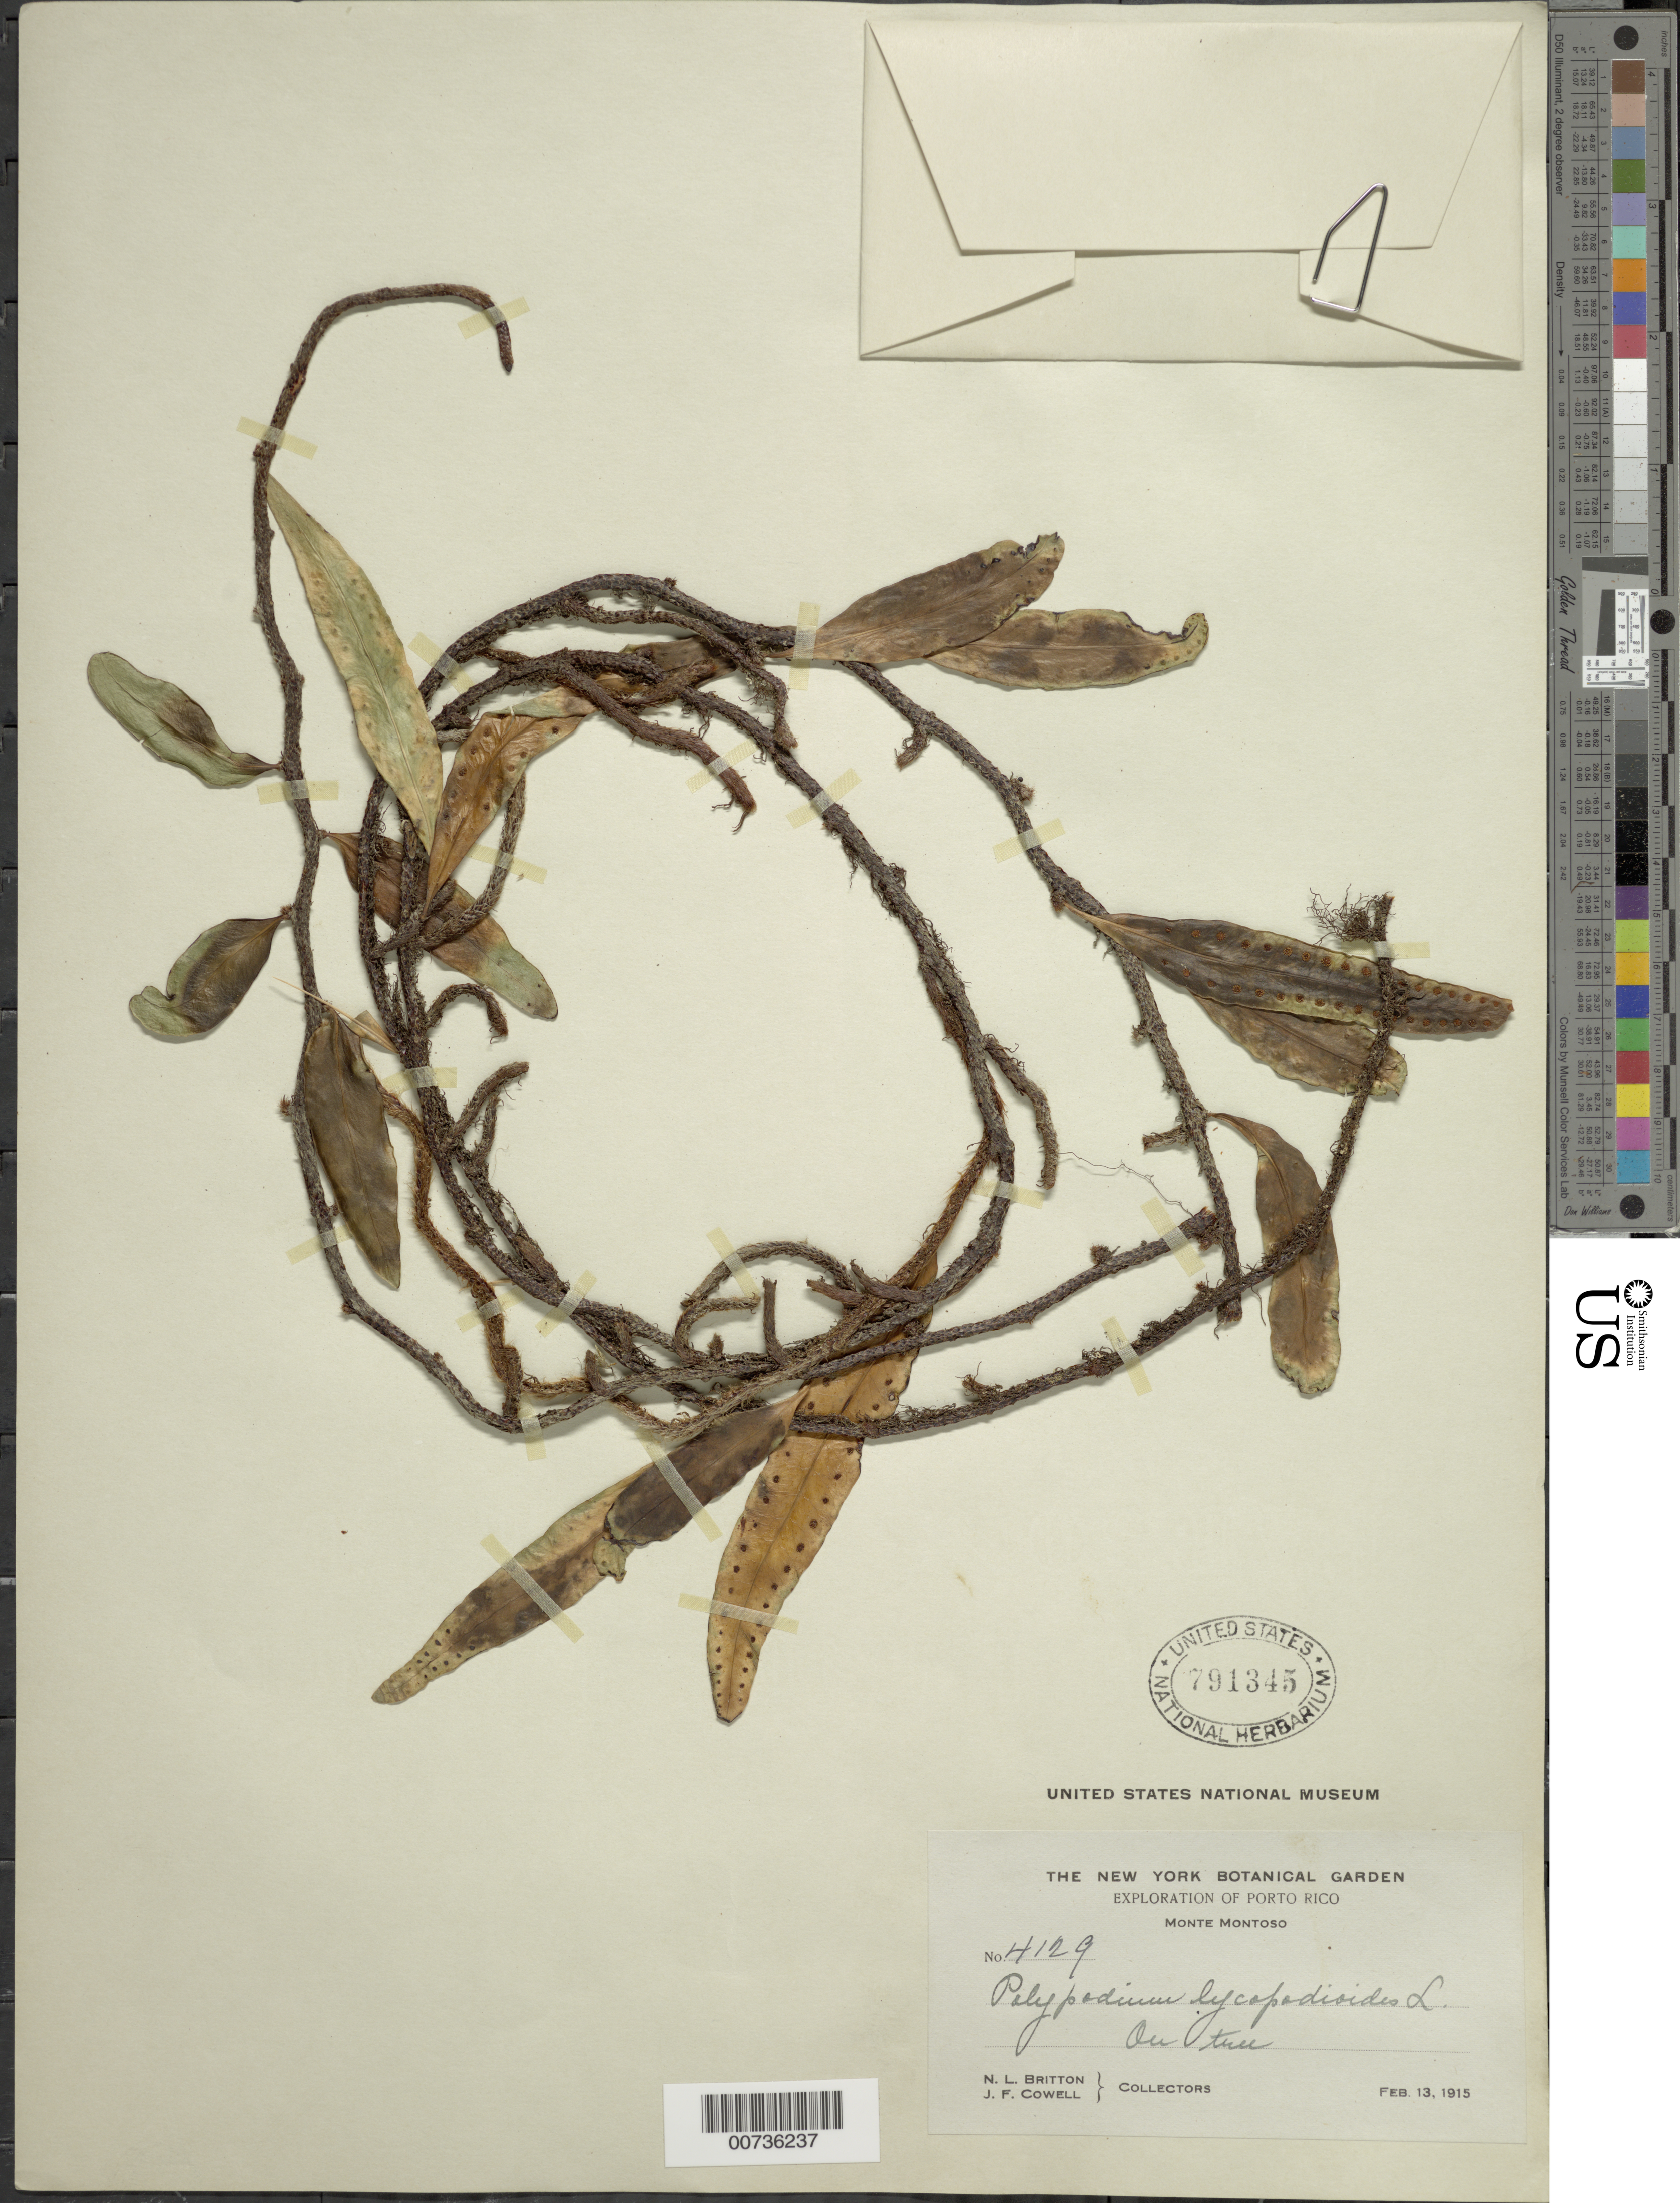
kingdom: Plantae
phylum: Tracheophyta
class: Polypodiopsida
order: Polypodiales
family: Polypodiaceae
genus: Microgramma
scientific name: Microgramma lycopodioides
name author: (L.) Copel.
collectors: N. Britton & J. F. Cowell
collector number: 4129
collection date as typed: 13 Feb 1915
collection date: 1915-02-13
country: Puerto Rico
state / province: Maricao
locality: Monte Montoso. On tree.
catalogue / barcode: US 791345